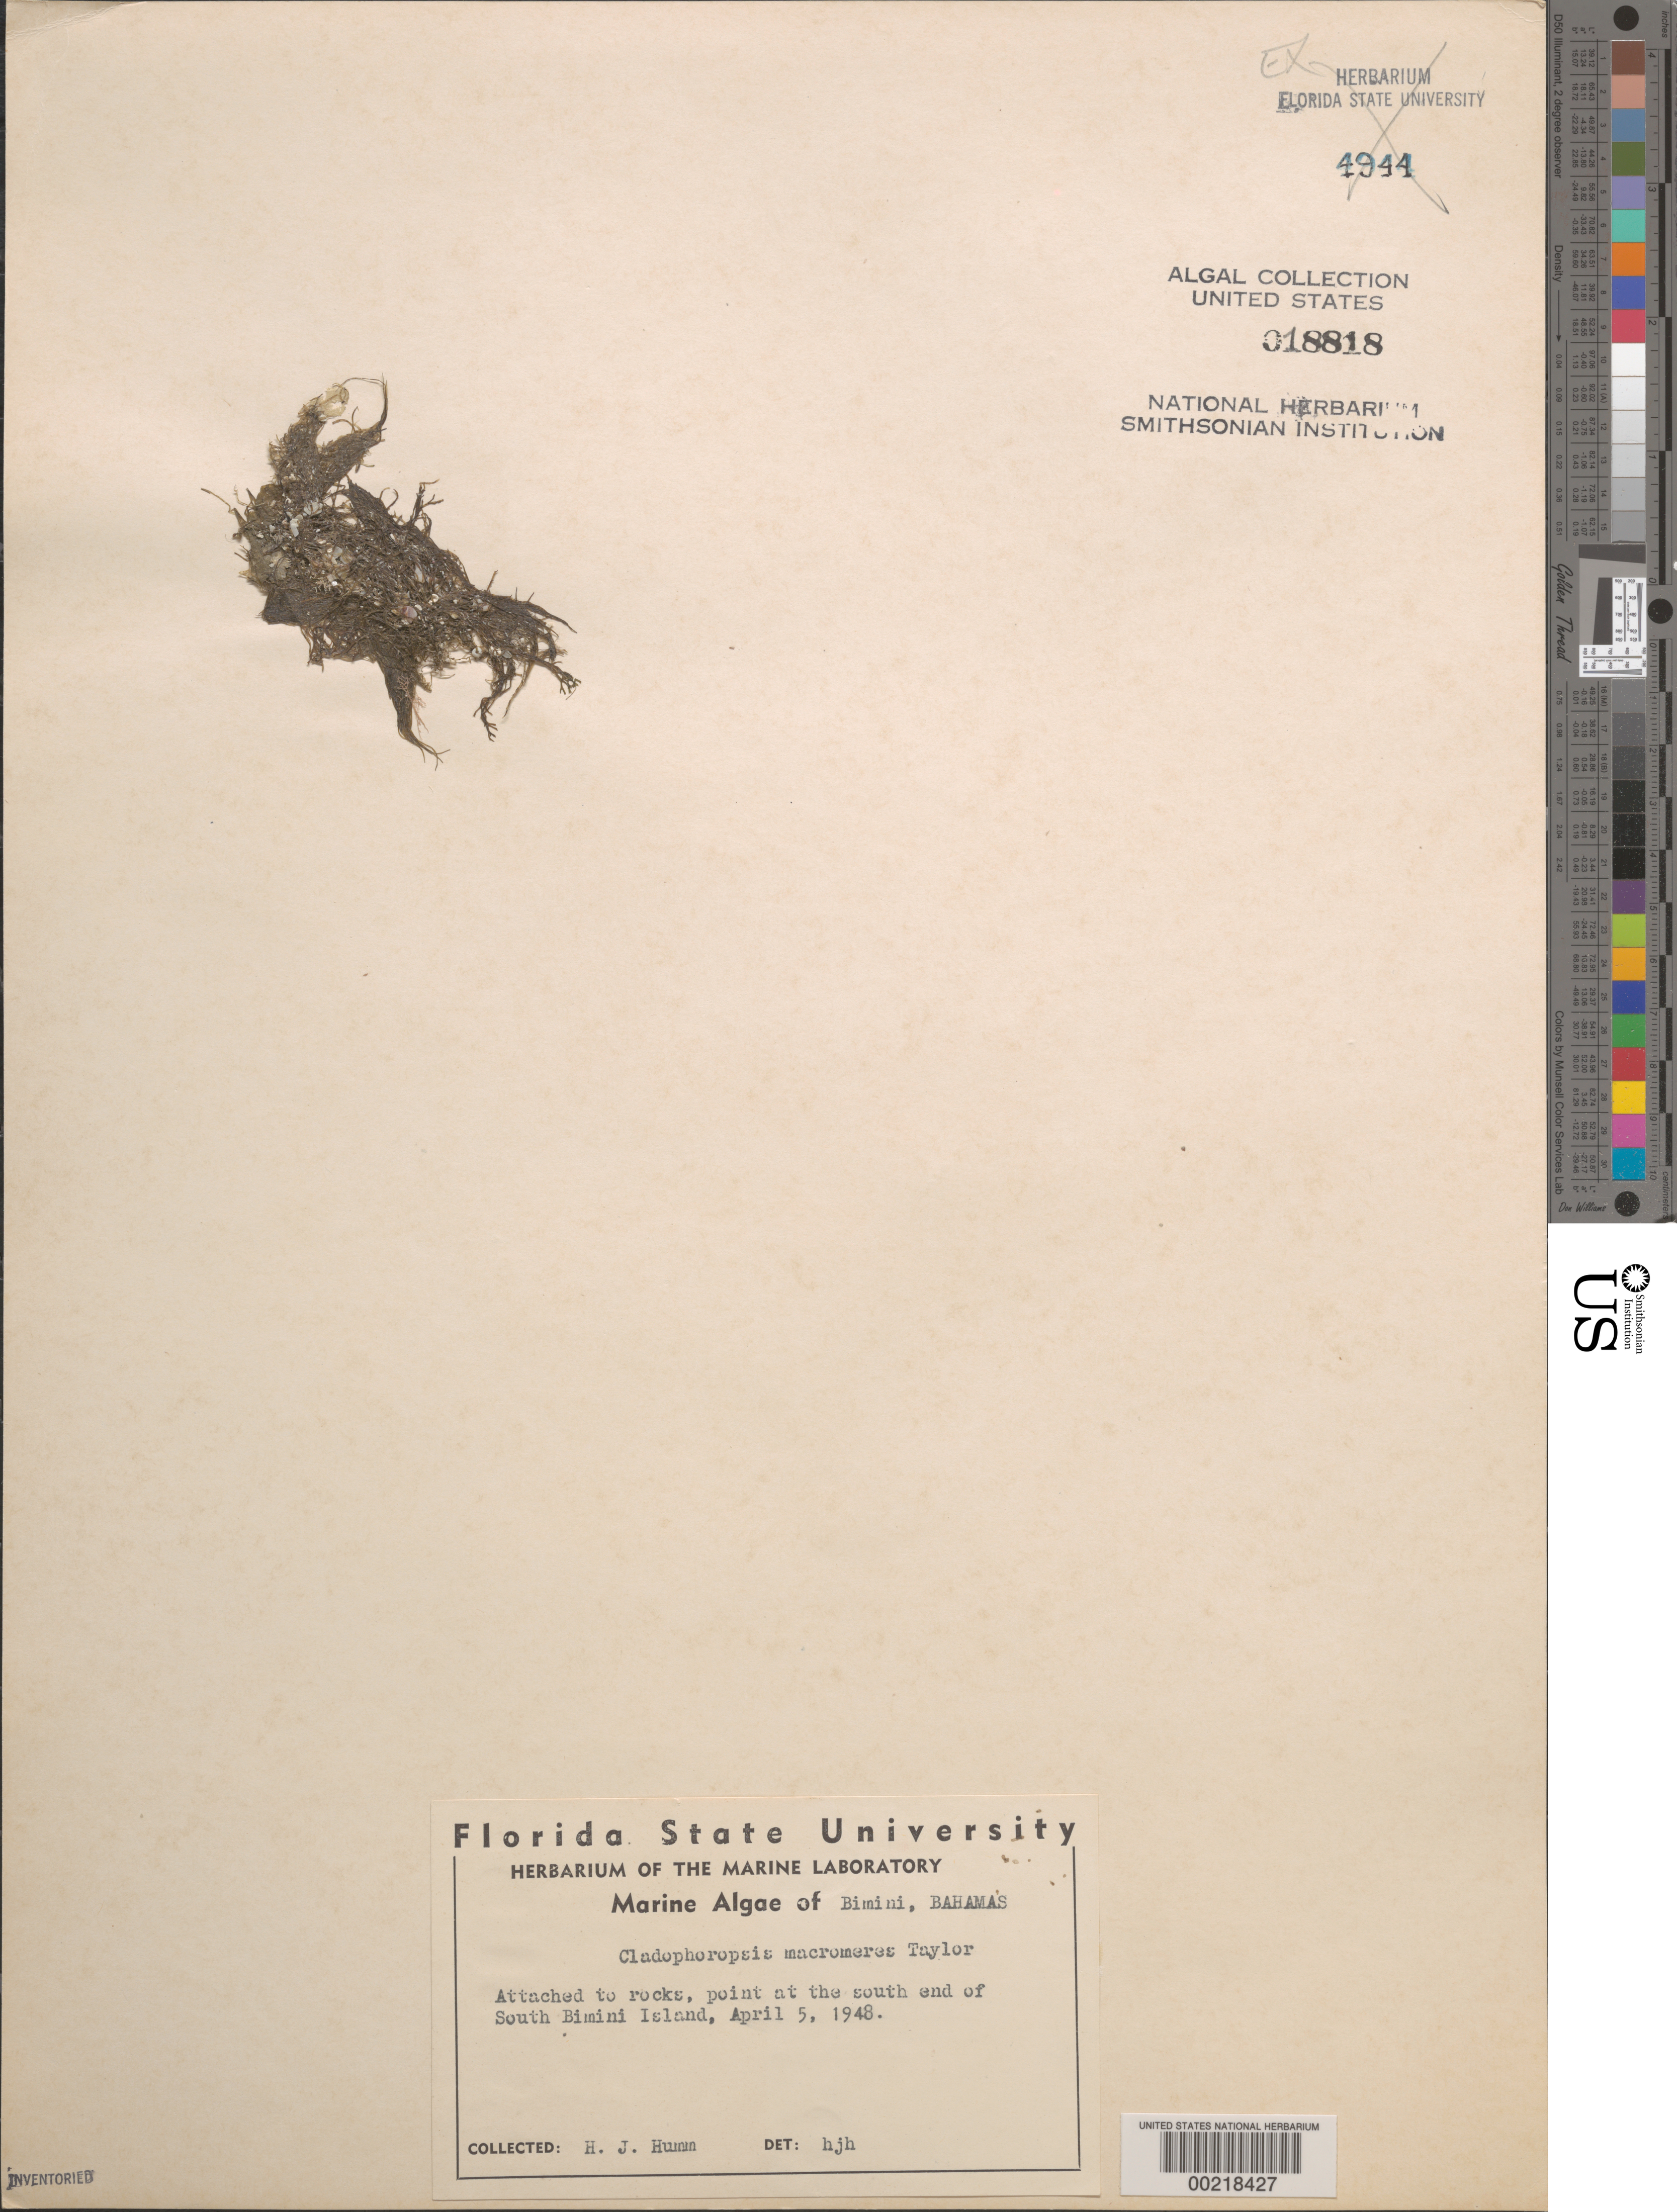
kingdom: Plantae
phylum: Chlorophyta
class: Ulvophyceae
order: Siphonocladales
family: Boodleaceae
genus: Cladophoropsis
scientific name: Cladophoropsis macromeres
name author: W.R. Taylor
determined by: Humm, Harold J.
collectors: H. J. Humm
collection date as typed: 05 Apr 1948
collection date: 1948-04-05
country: Bahamas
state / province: Biminis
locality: South bimini island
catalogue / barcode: US 18818